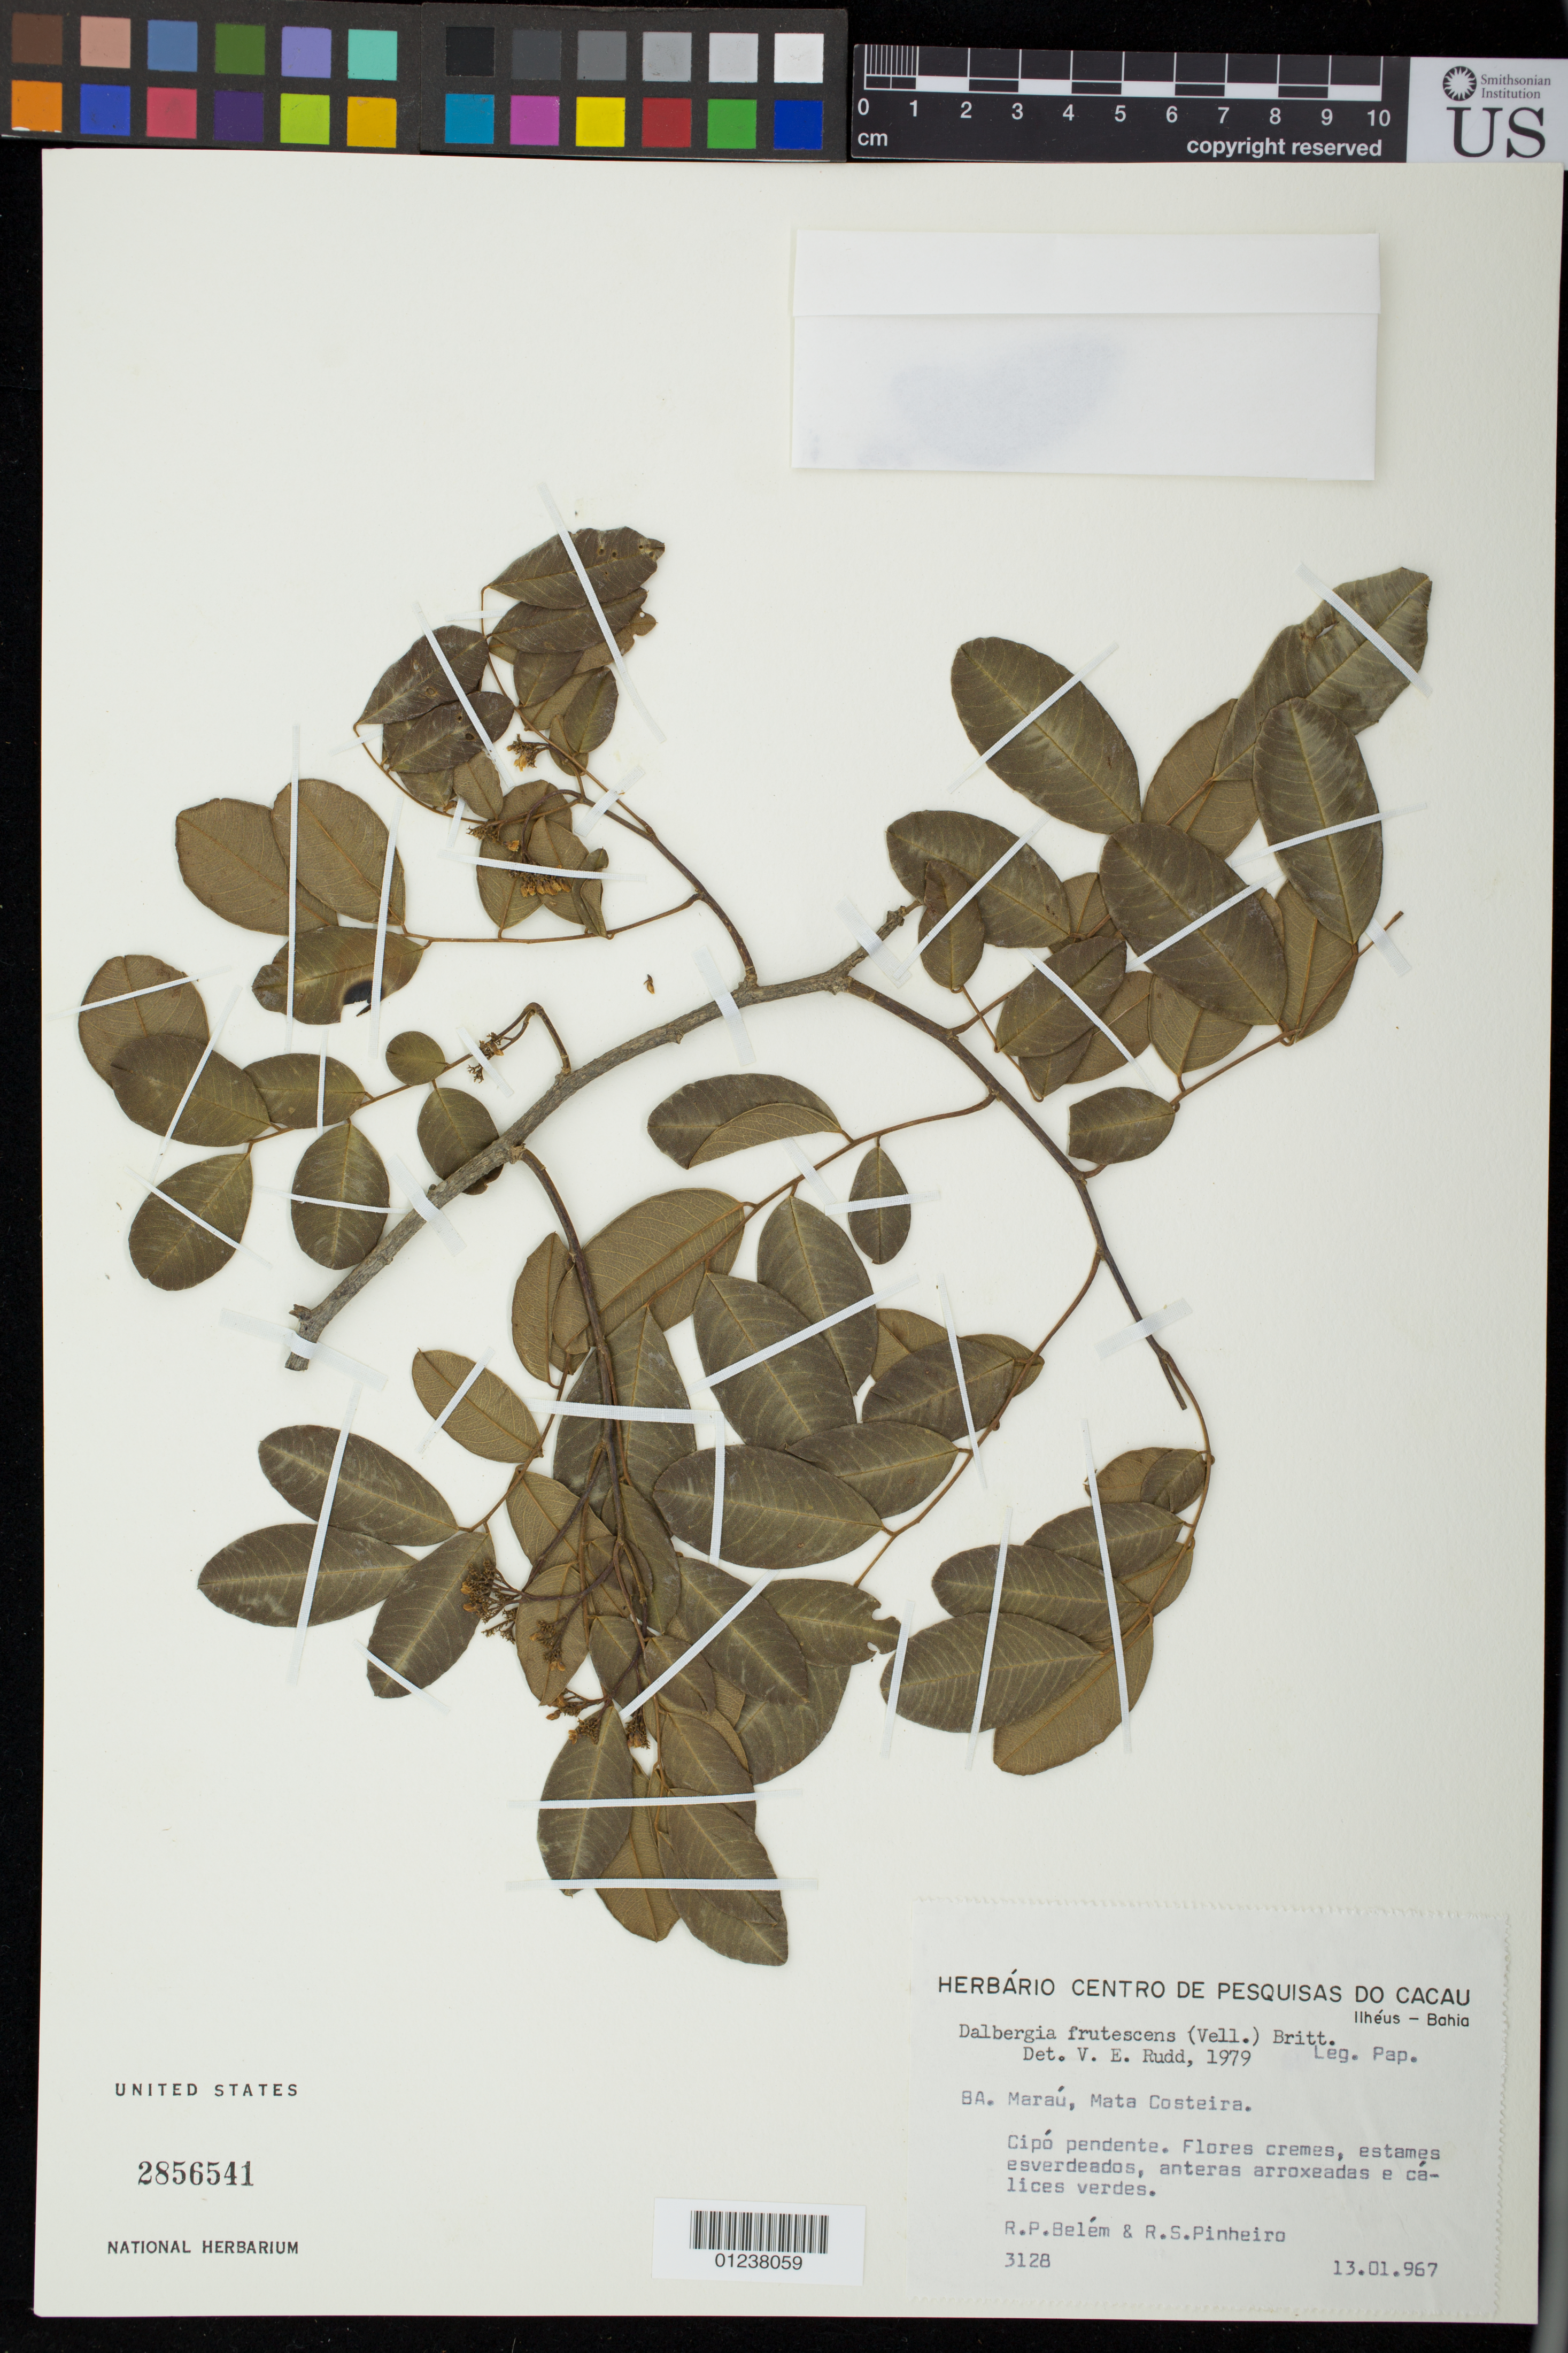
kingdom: Plantae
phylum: Tracheophyta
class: Magnoliopsida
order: Fabales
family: Fabaceae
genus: Dalbergia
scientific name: Dalbergia frutescens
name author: (Vell.) Britton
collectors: R. P. Belém & R. S. Pinheiro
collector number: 3128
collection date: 1967-01-13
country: Brazil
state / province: Bahia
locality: BA. Marau, Mata Costeira.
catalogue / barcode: US 2856541